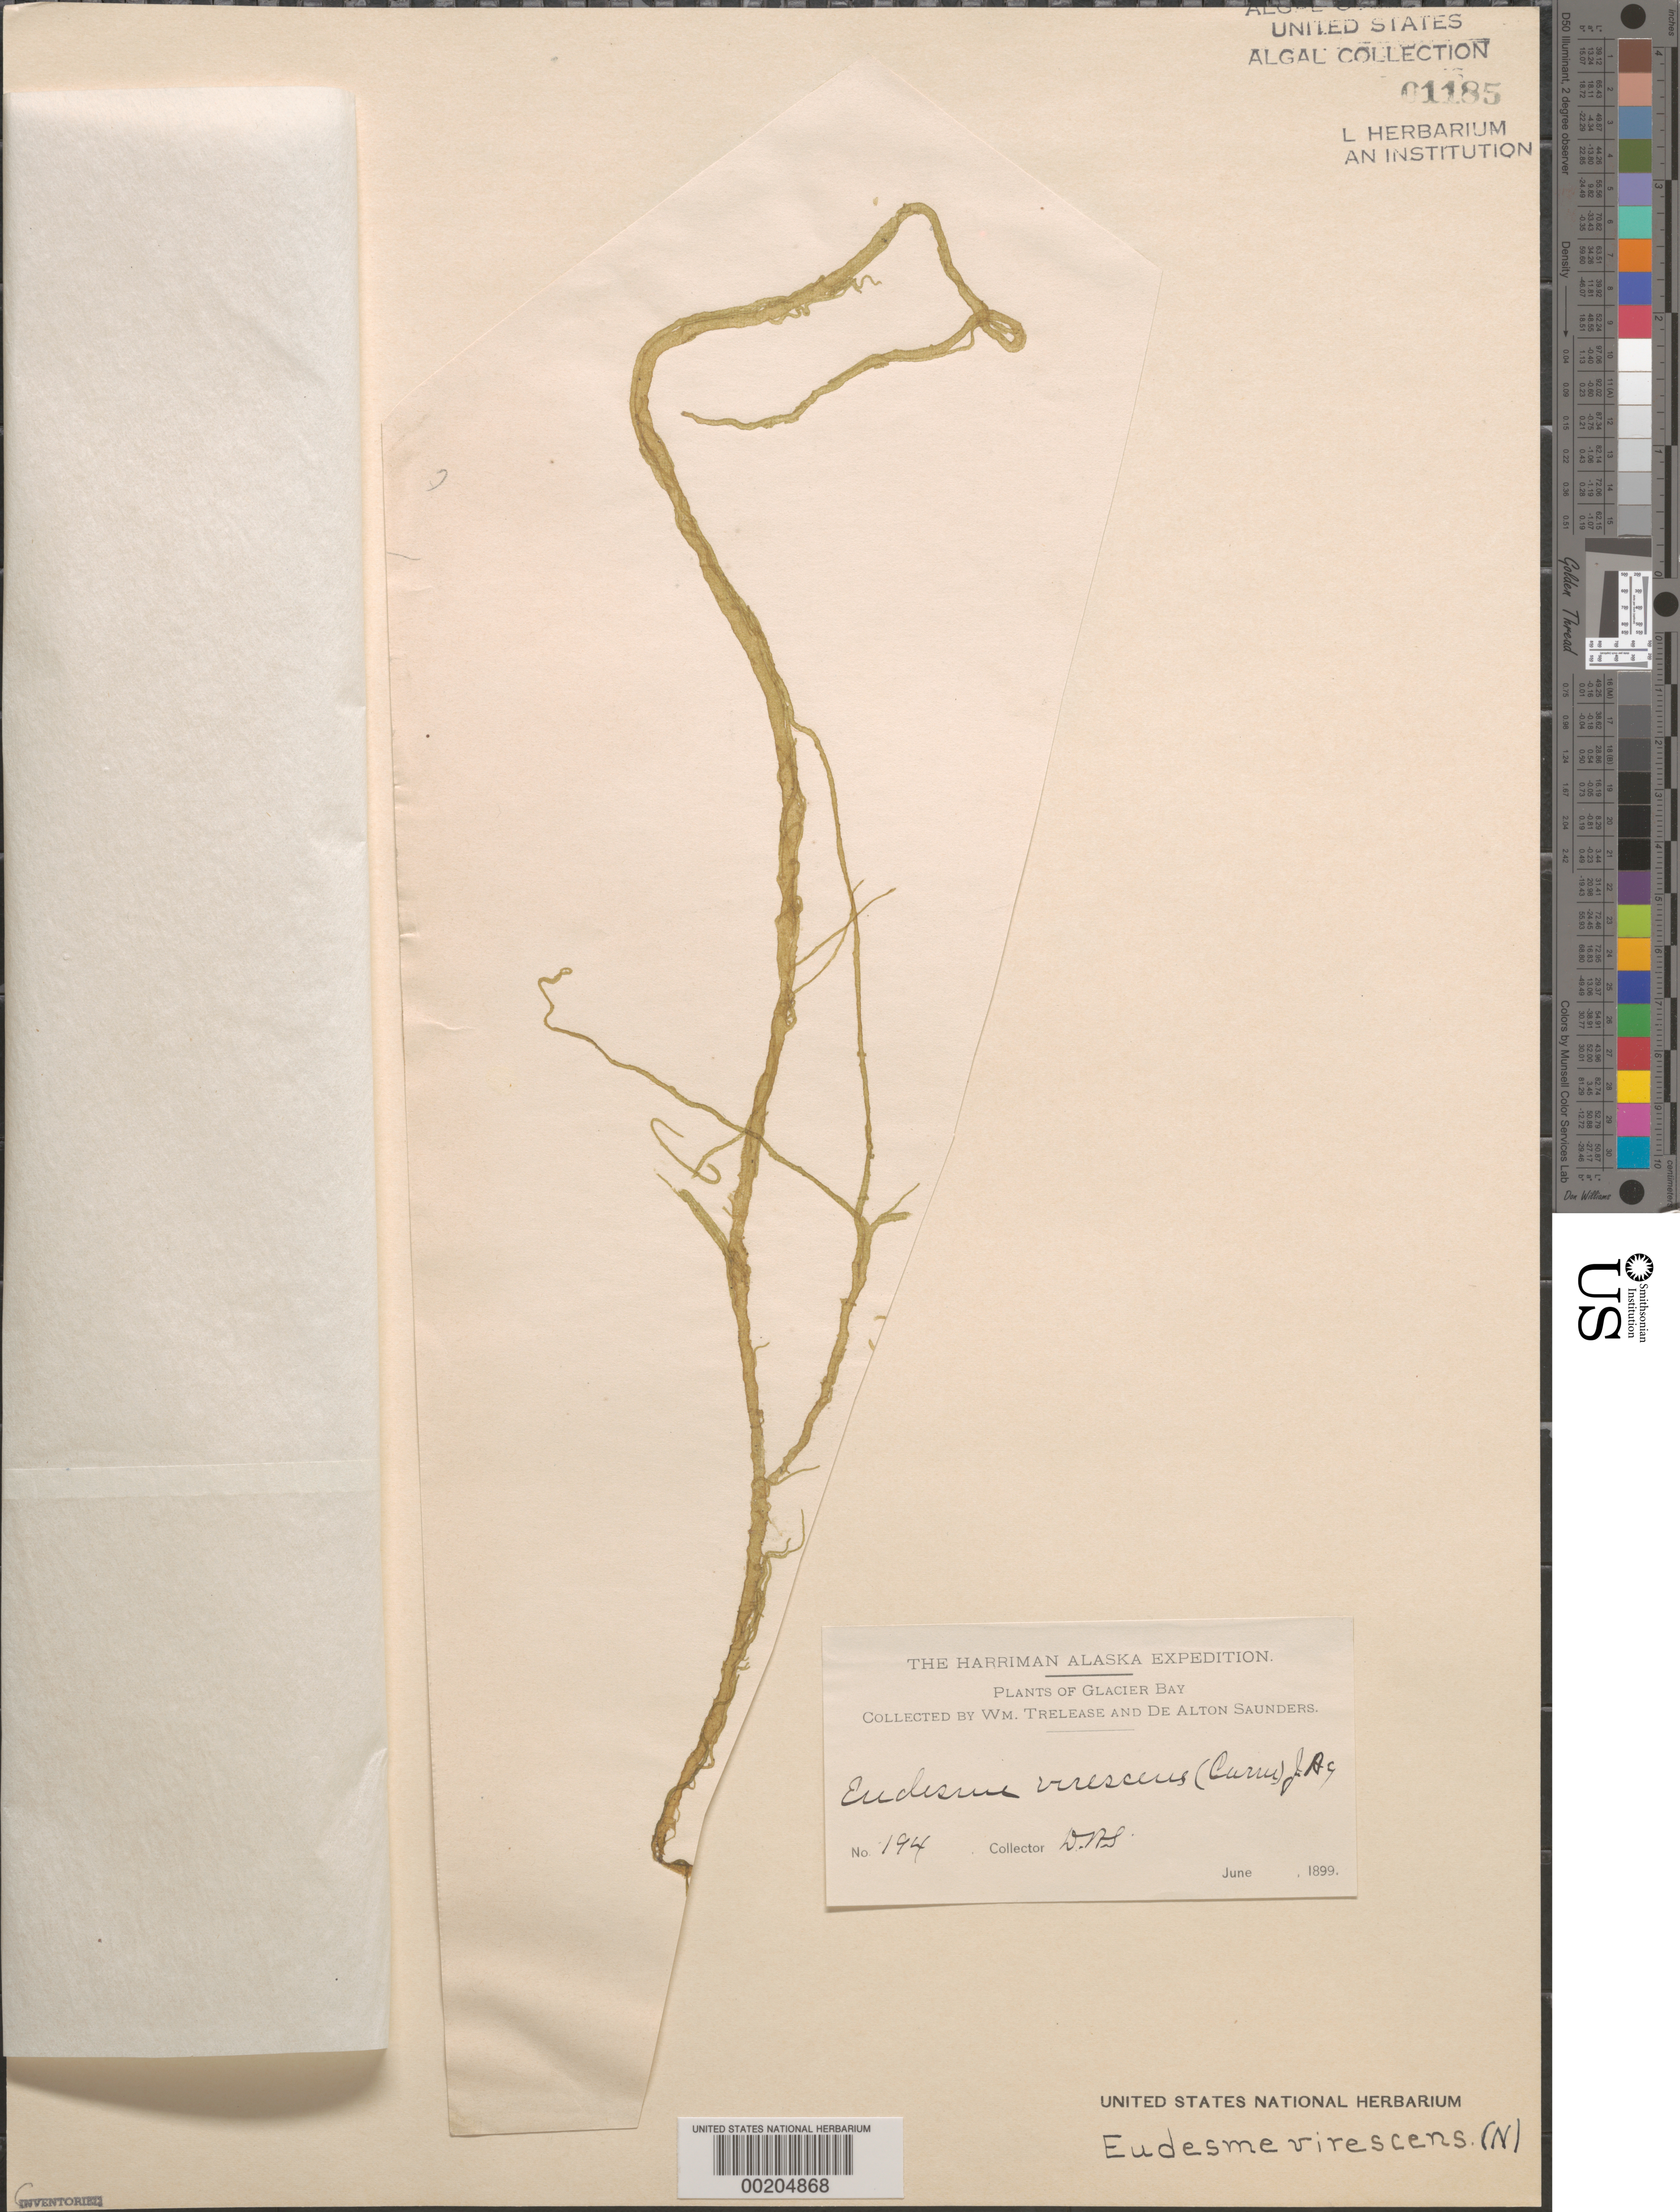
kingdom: Chromista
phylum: Ochrophyta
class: Phaeophyceae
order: Ectocarpales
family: Chordariaceae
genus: Eudesme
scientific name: Eudesme virescens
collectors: D. Saunders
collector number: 194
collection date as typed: Jun 1899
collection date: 1899-06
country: United States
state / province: Alaska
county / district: Skagway-Yakutat-Angoon Division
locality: Glacier Bay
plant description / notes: Harriman Alaska Expedition, 1899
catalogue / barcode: US 1185